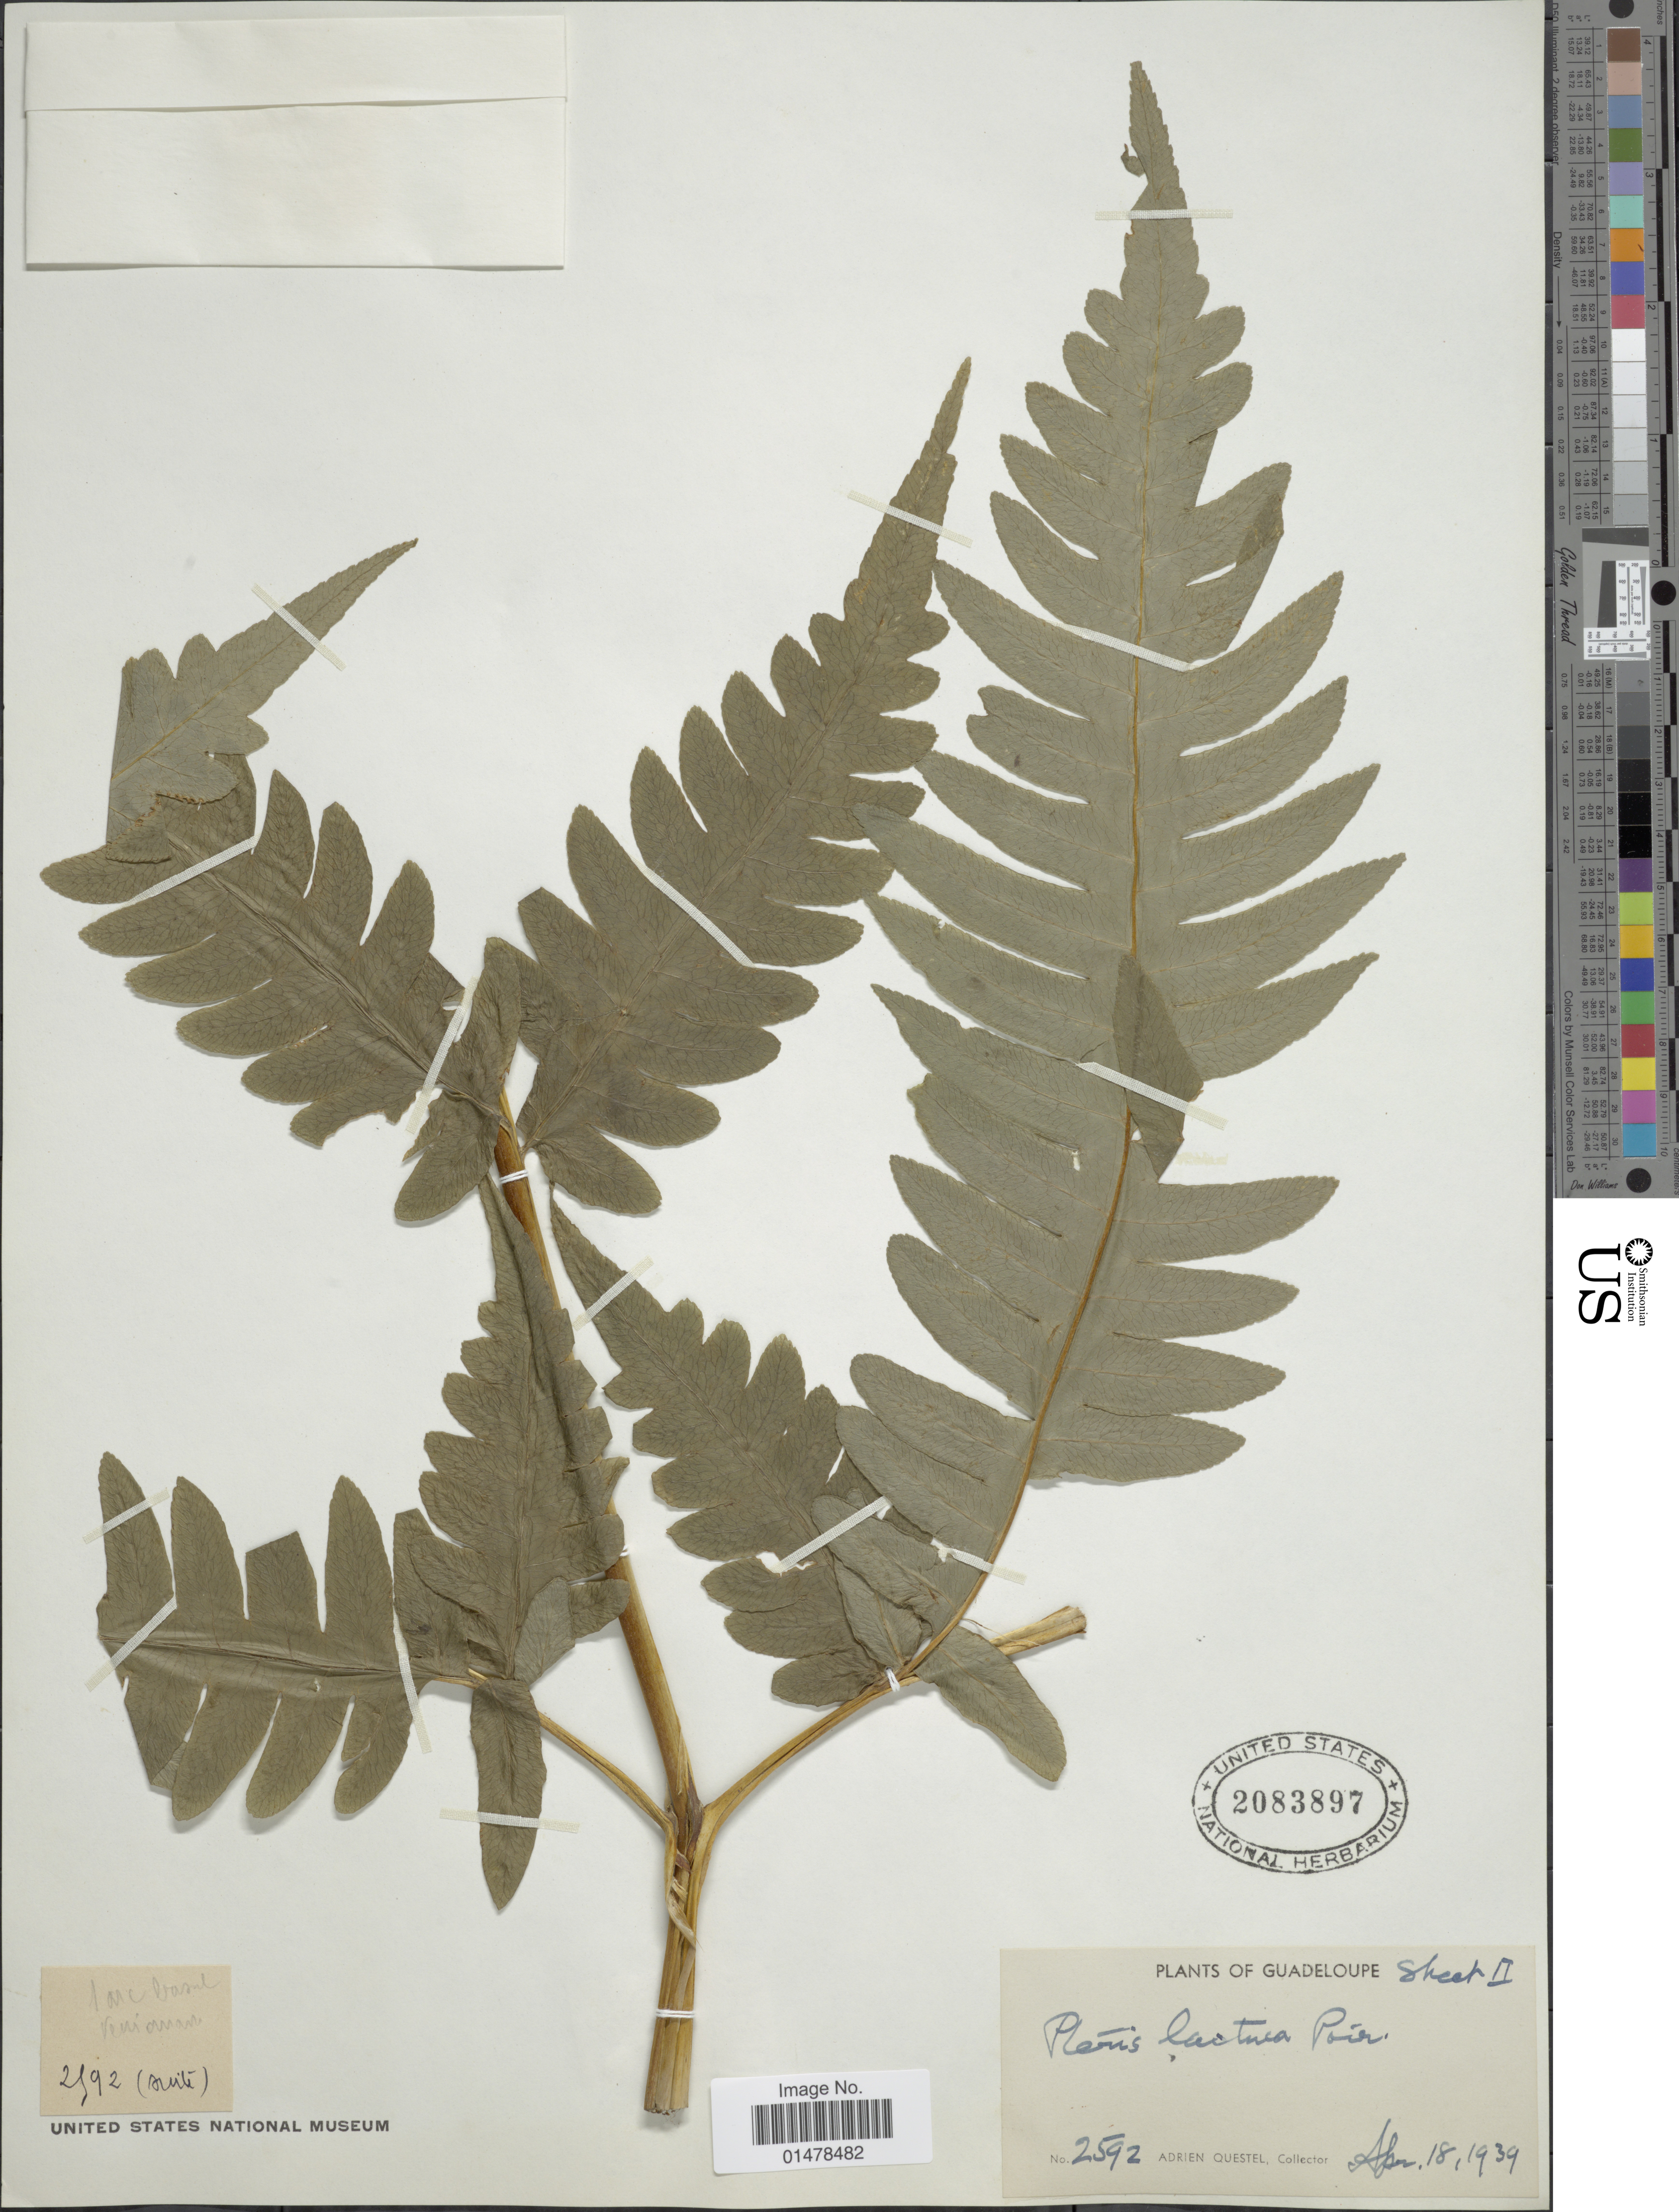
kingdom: Plantae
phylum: Tracheophyta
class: Polypodiopsida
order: Polypodiales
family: Pteridaceae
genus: Pteris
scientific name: Pteris arborea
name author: L.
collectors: A. Questel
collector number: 2592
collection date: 1939-04-18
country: Guadeloupe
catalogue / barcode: US 2083897